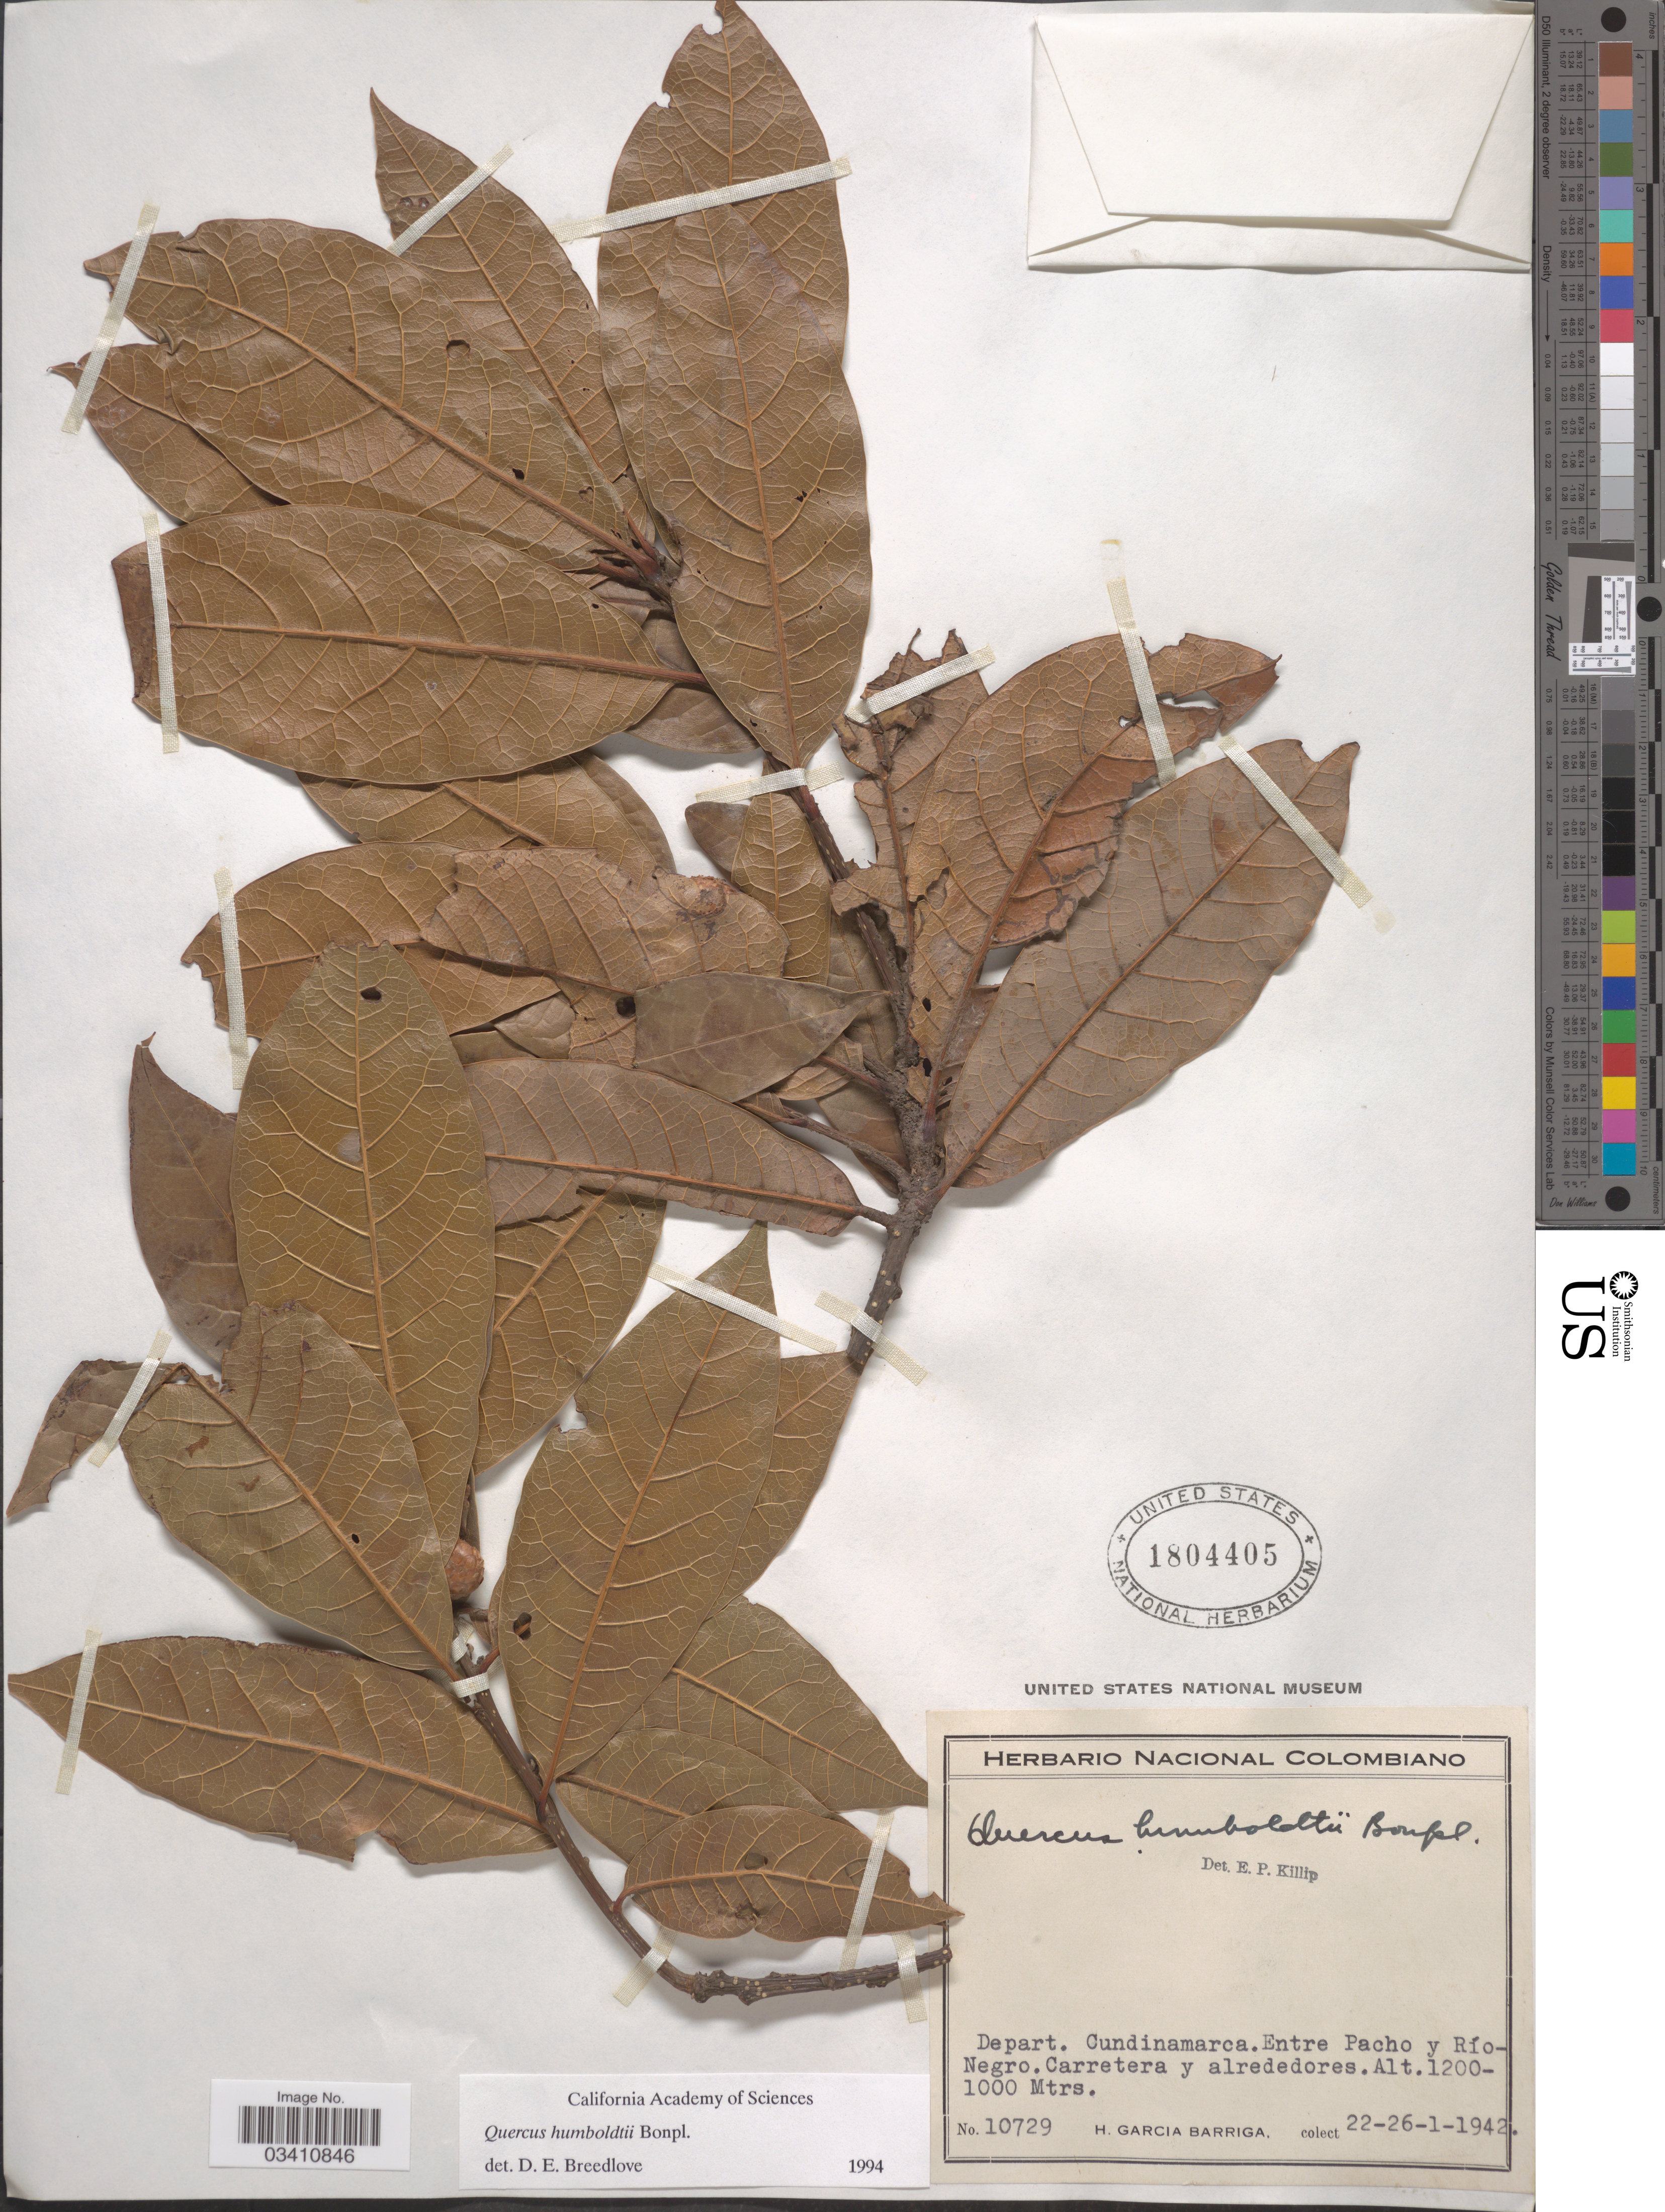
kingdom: Plantae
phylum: Tracheophyta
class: Magnoliopsida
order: Fagales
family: Fagaceae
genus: Quercus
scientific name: Quercus humboldtii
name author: Bonpl.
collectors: H. García Barriga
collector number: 10729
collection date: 1942-01-22/1942-01-26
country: Colombia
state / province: Cundinamarca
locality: Depart. Cundinamarca. Entre Pacho y Río-Negro. Carretera y alrededores.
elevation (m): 1000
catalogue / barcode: US 1804405